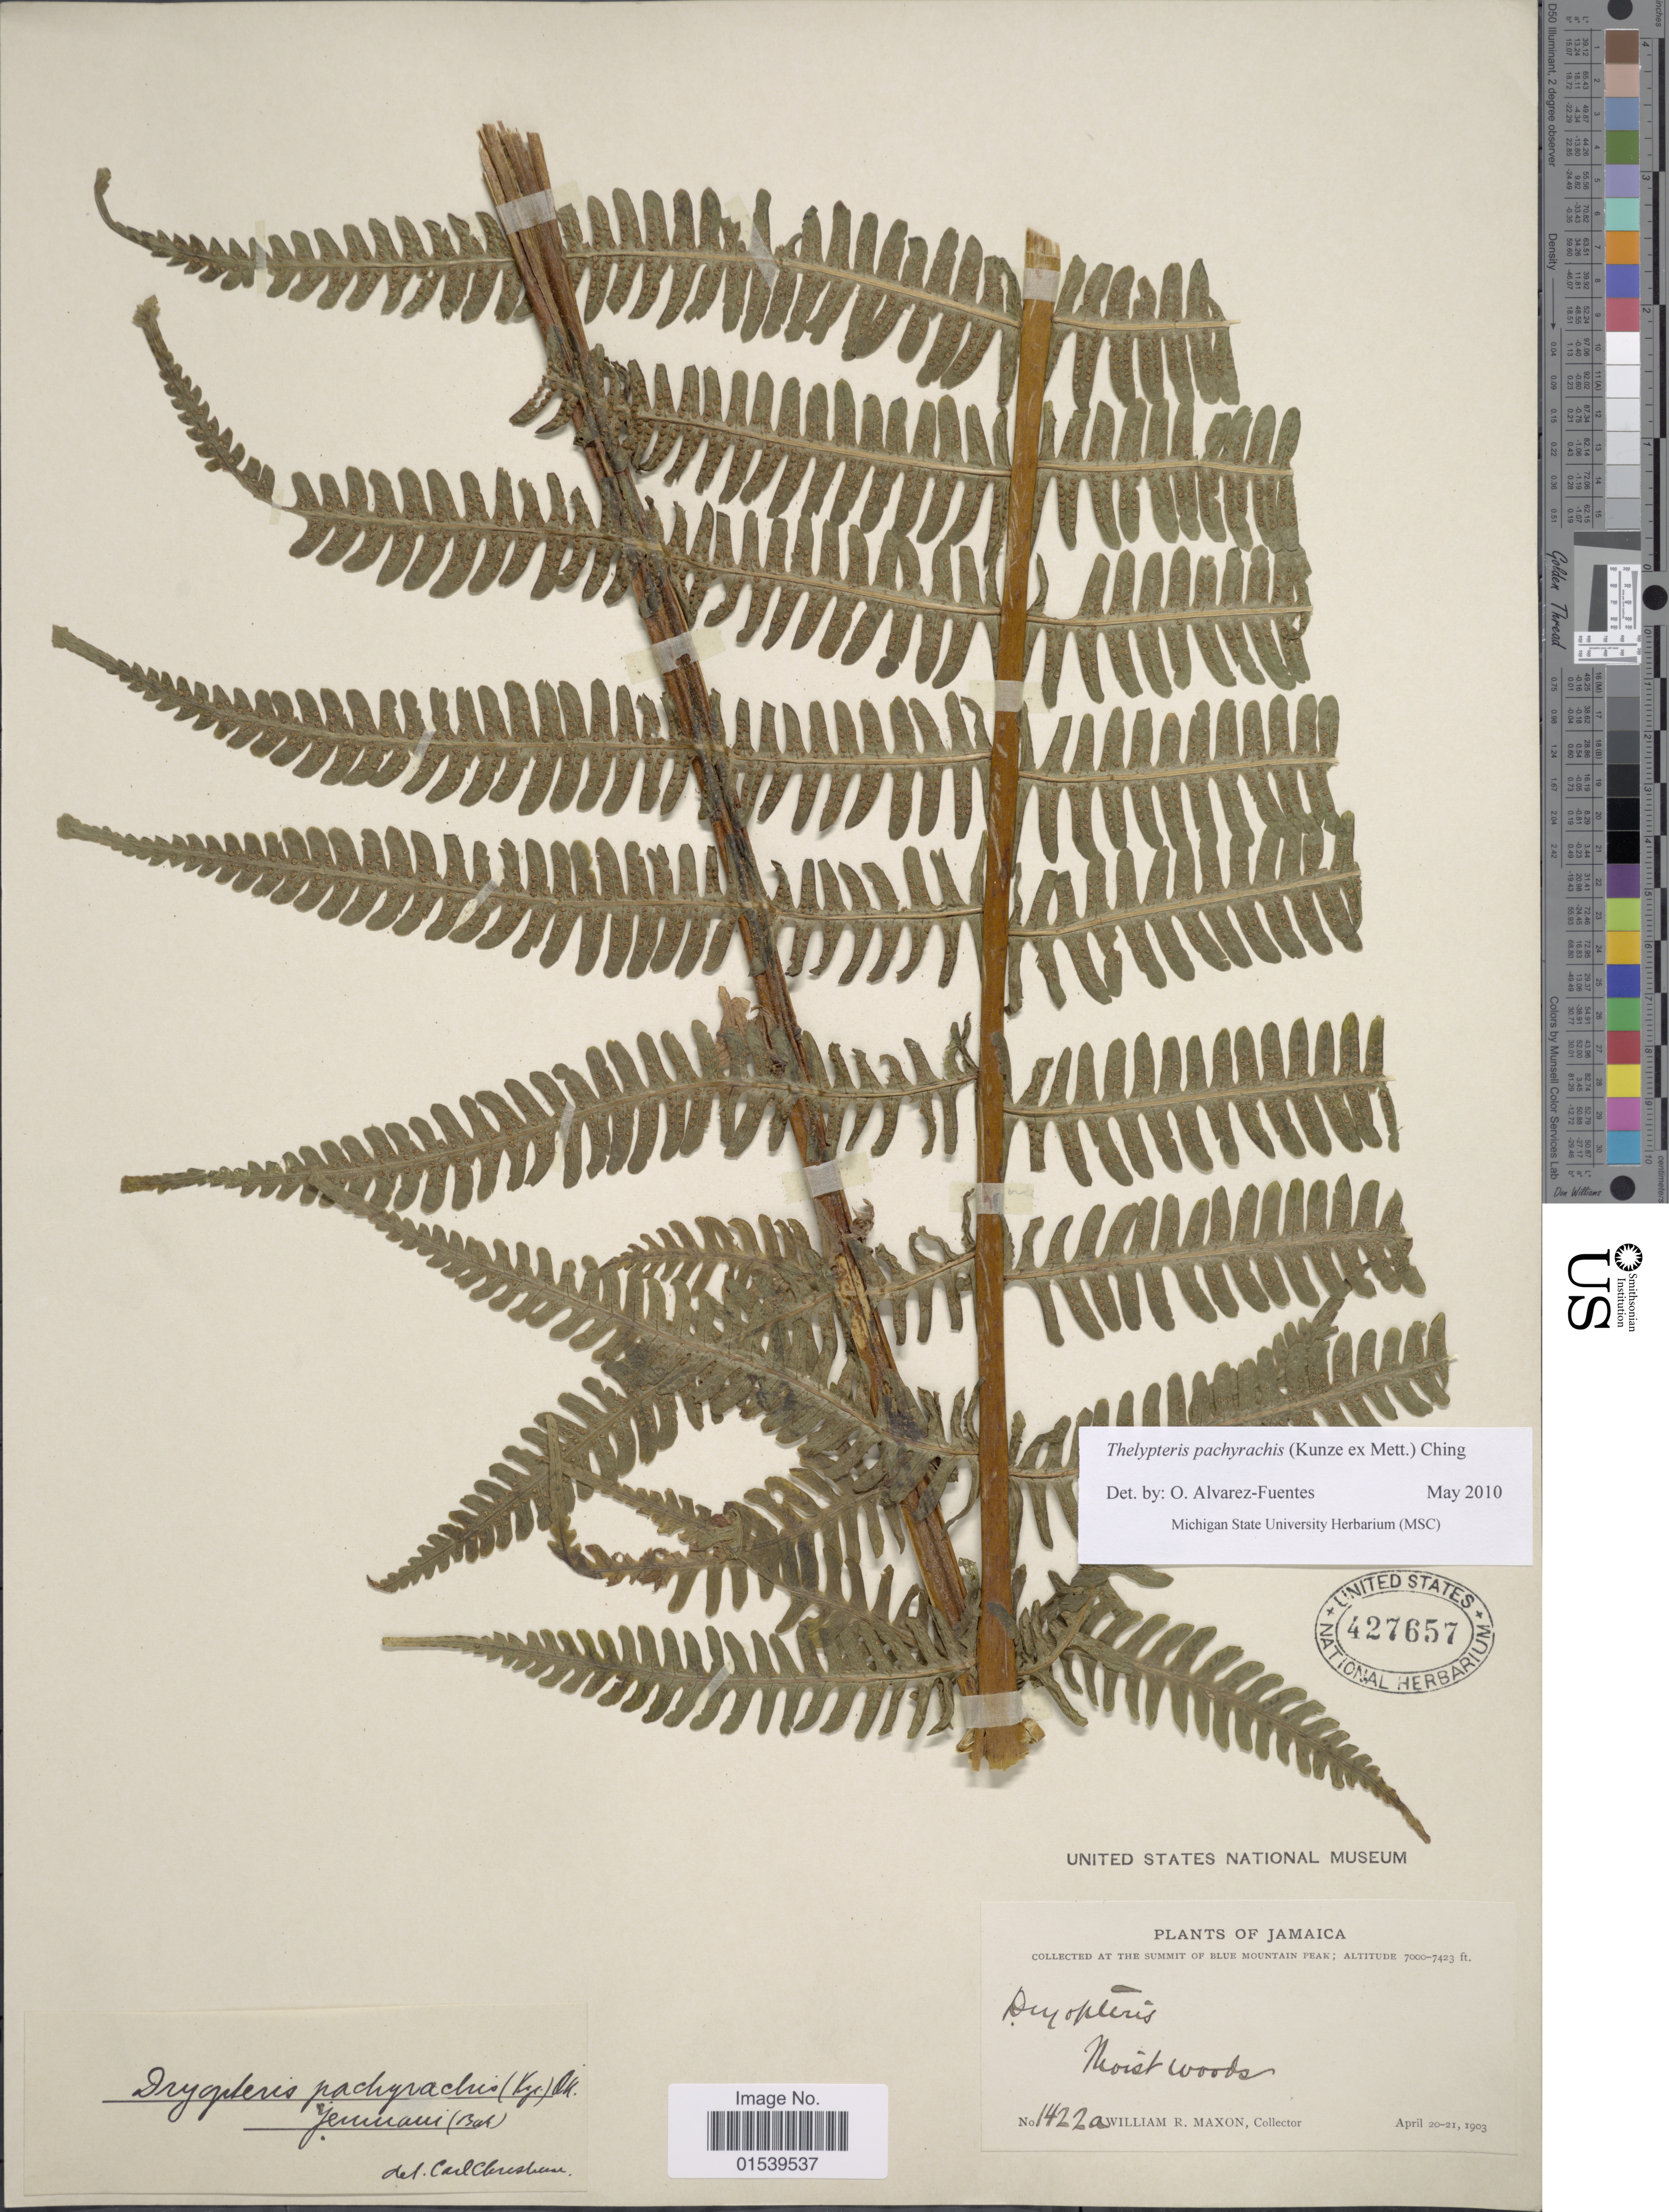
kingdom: Plantae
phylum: Tracheophyta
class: Polypodiopsida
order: Polypodiales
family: Thelypteridaceae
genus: Amauropelta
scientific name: Amauropelta pachyrachis (Kunze) comb. nov., ined 2015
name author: (Kunze)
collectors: W. R. Maxon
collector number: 1422a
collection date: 1903-04-20/1903-04-21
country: Jamaica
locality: At the summit of The Blue Mountain Peak, moist woods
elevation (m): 2134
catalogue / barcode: US 427657